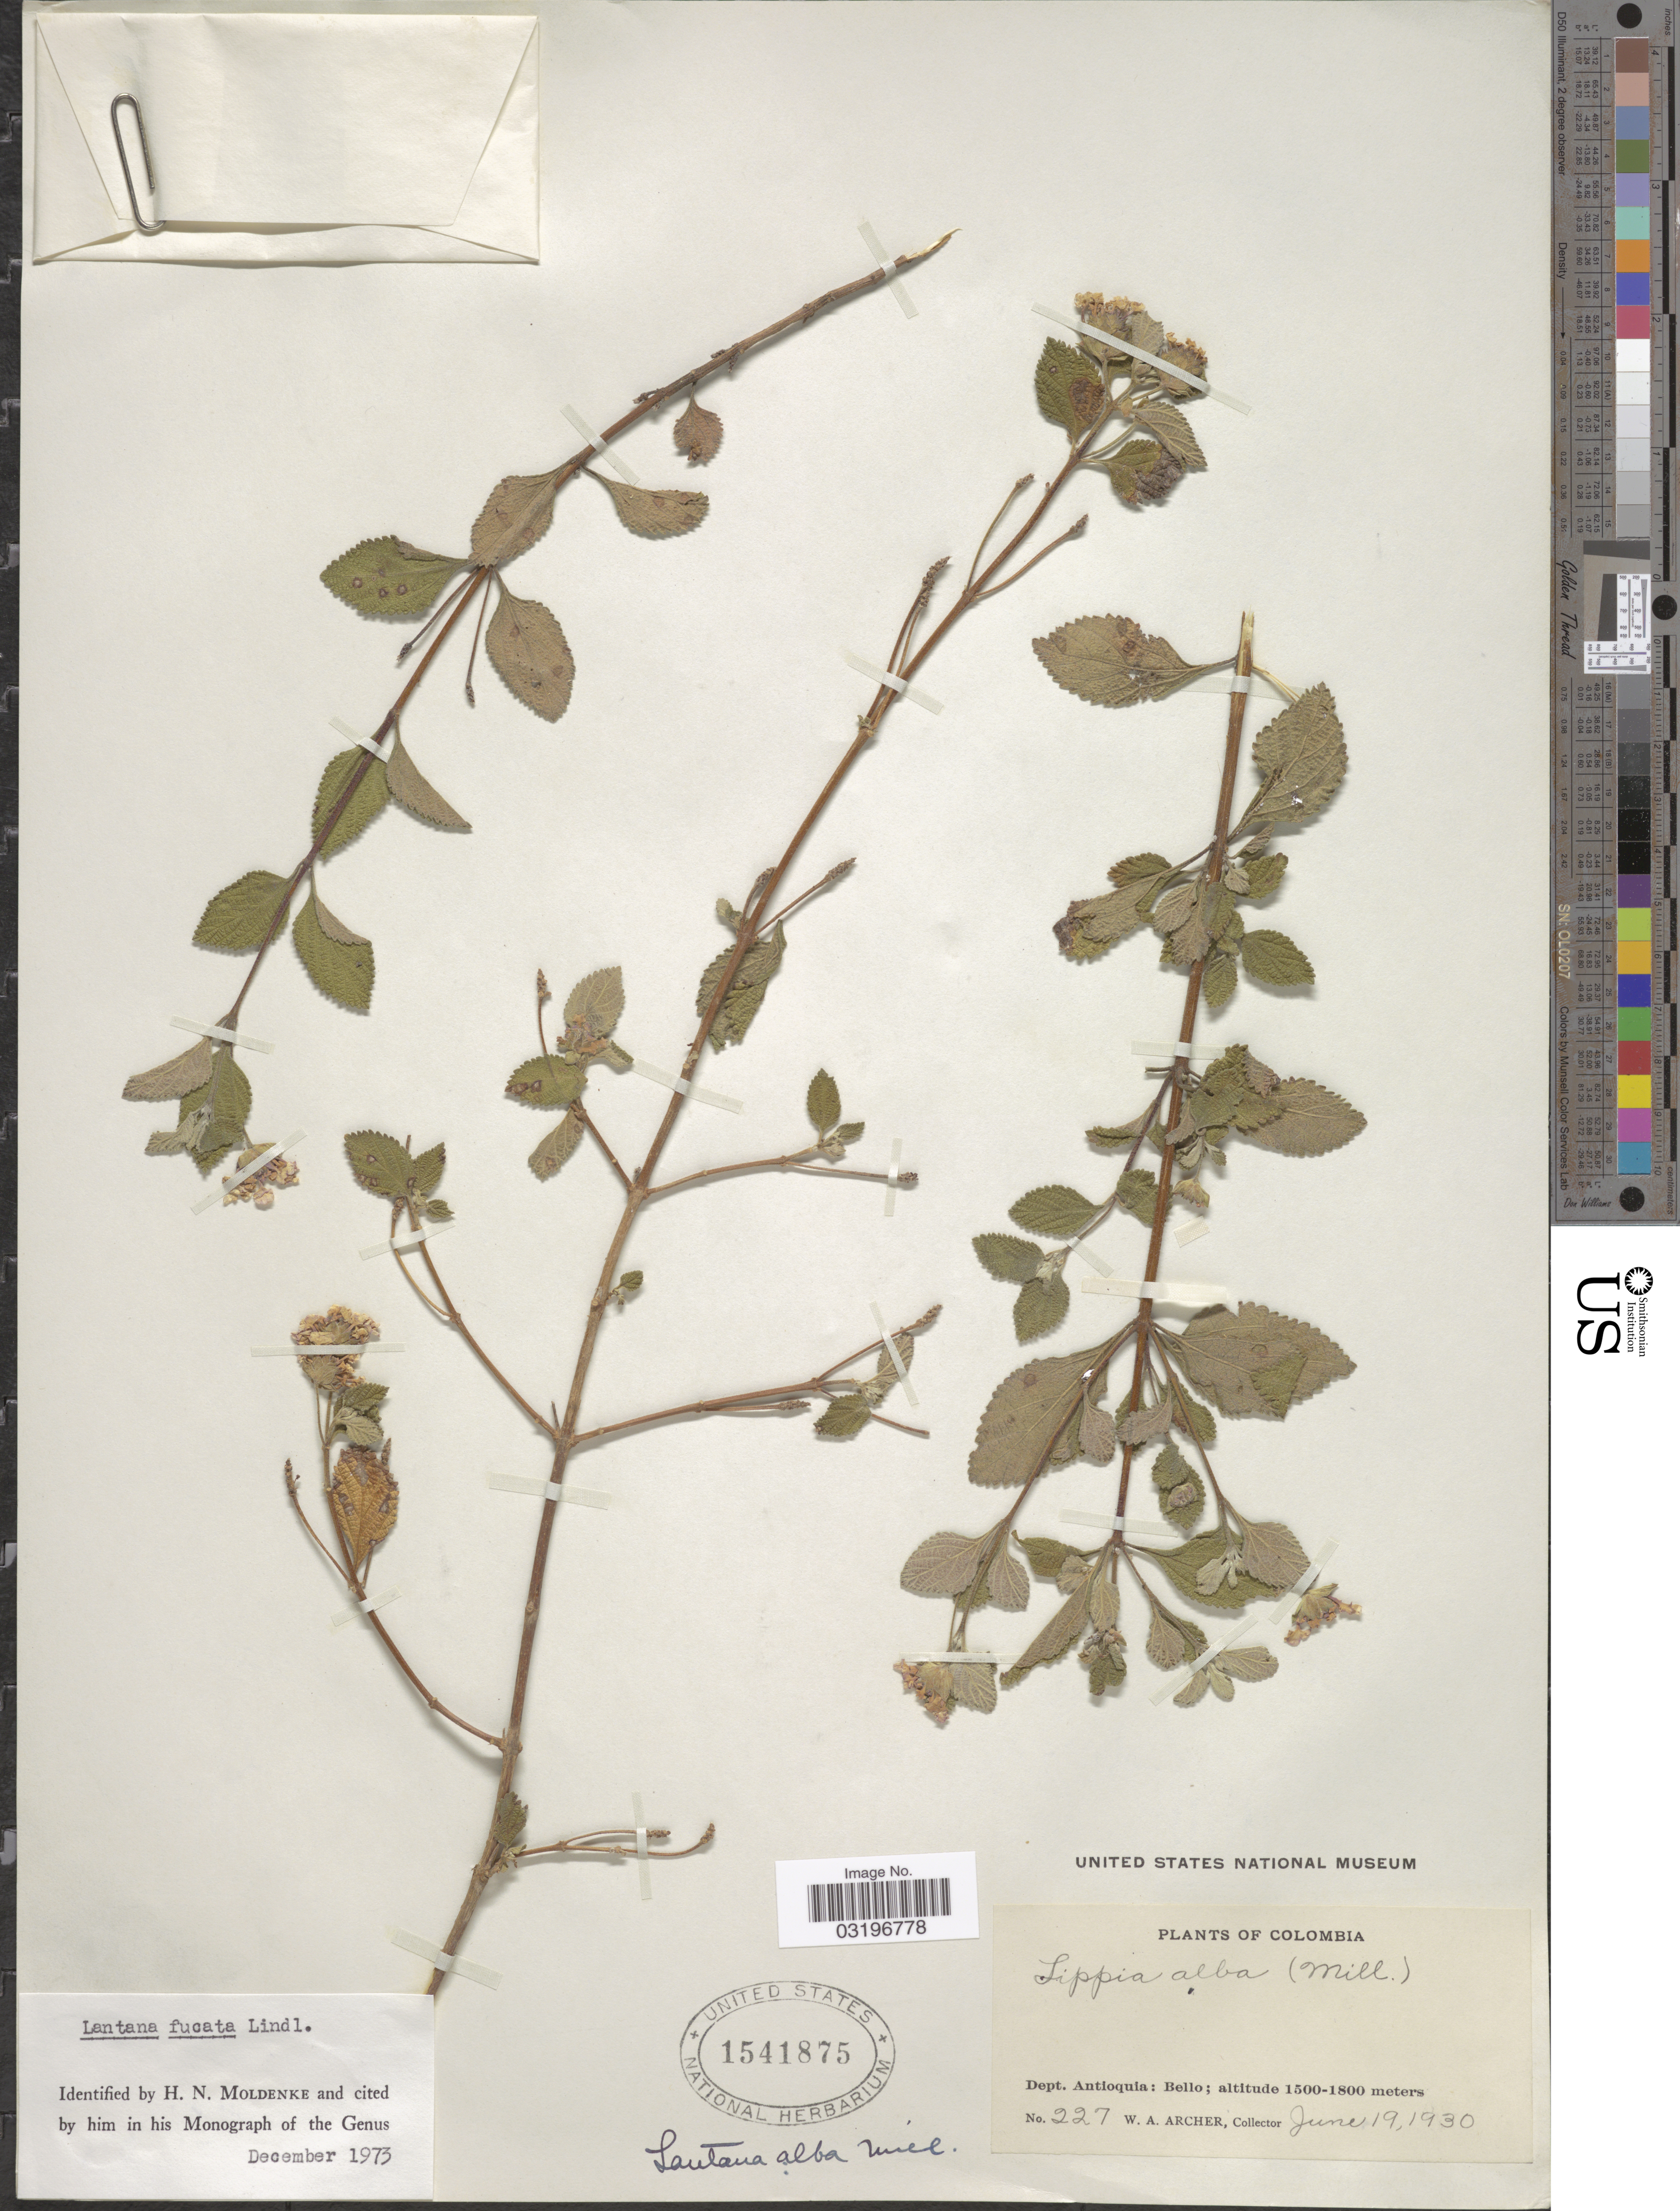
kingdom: Plantae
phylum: Tracheophyta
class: Magnoliopsida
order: Lamiales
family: Verbenaceae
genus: Lantana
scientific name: Lantana fucata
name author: Lindl.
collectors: W. Archer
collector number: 227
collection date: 1930-06-19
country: Colombia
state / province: Antioquia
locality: Dept. Antioquia: Bello.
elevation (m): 1500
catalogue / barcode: US 1541875